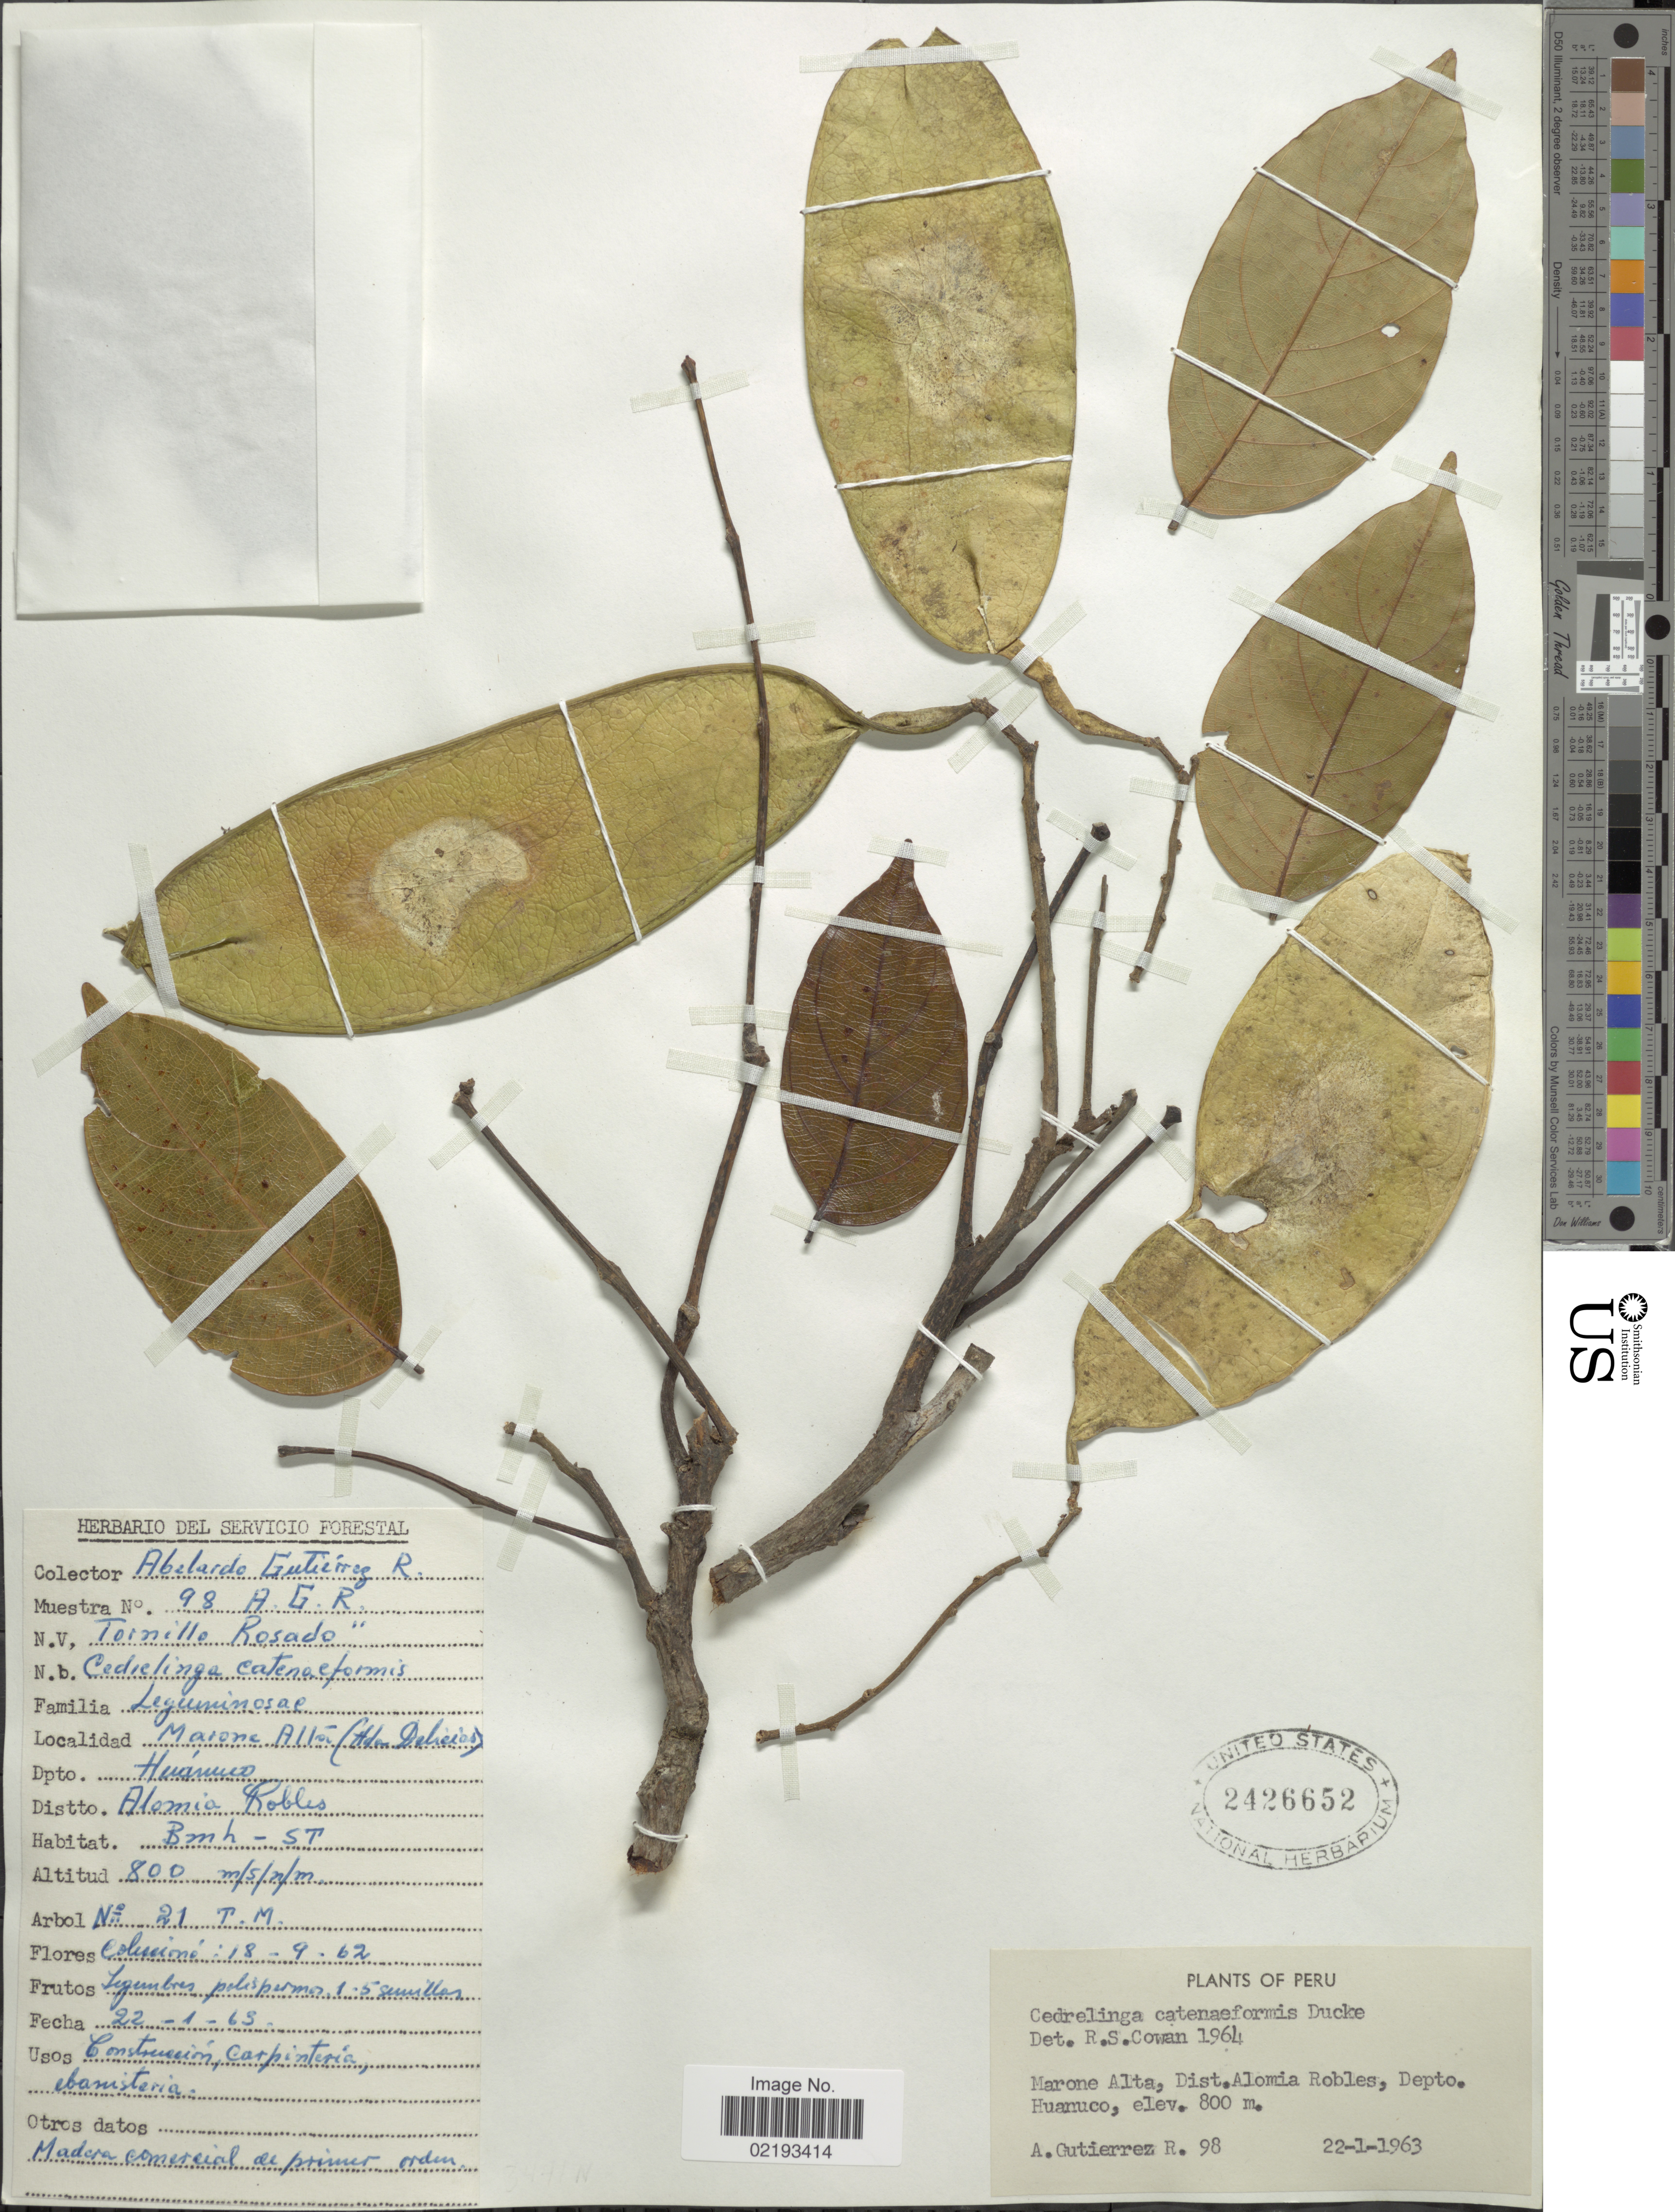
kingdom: Plantae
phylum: Tracheophyta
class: Magnoliopsida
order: Fabales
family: Fabaceae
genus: Cedrelinga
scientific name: Cedrelinga catenaeformis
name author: (Ducke) Ducke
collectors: A. Gutiérrez R.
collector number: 98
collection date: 1963-01-22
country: Peru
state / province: Huánuco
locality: Marone Alta, Dist. Alomia Robles, Depto Huanuco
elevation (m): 800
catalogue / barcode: US 2426652